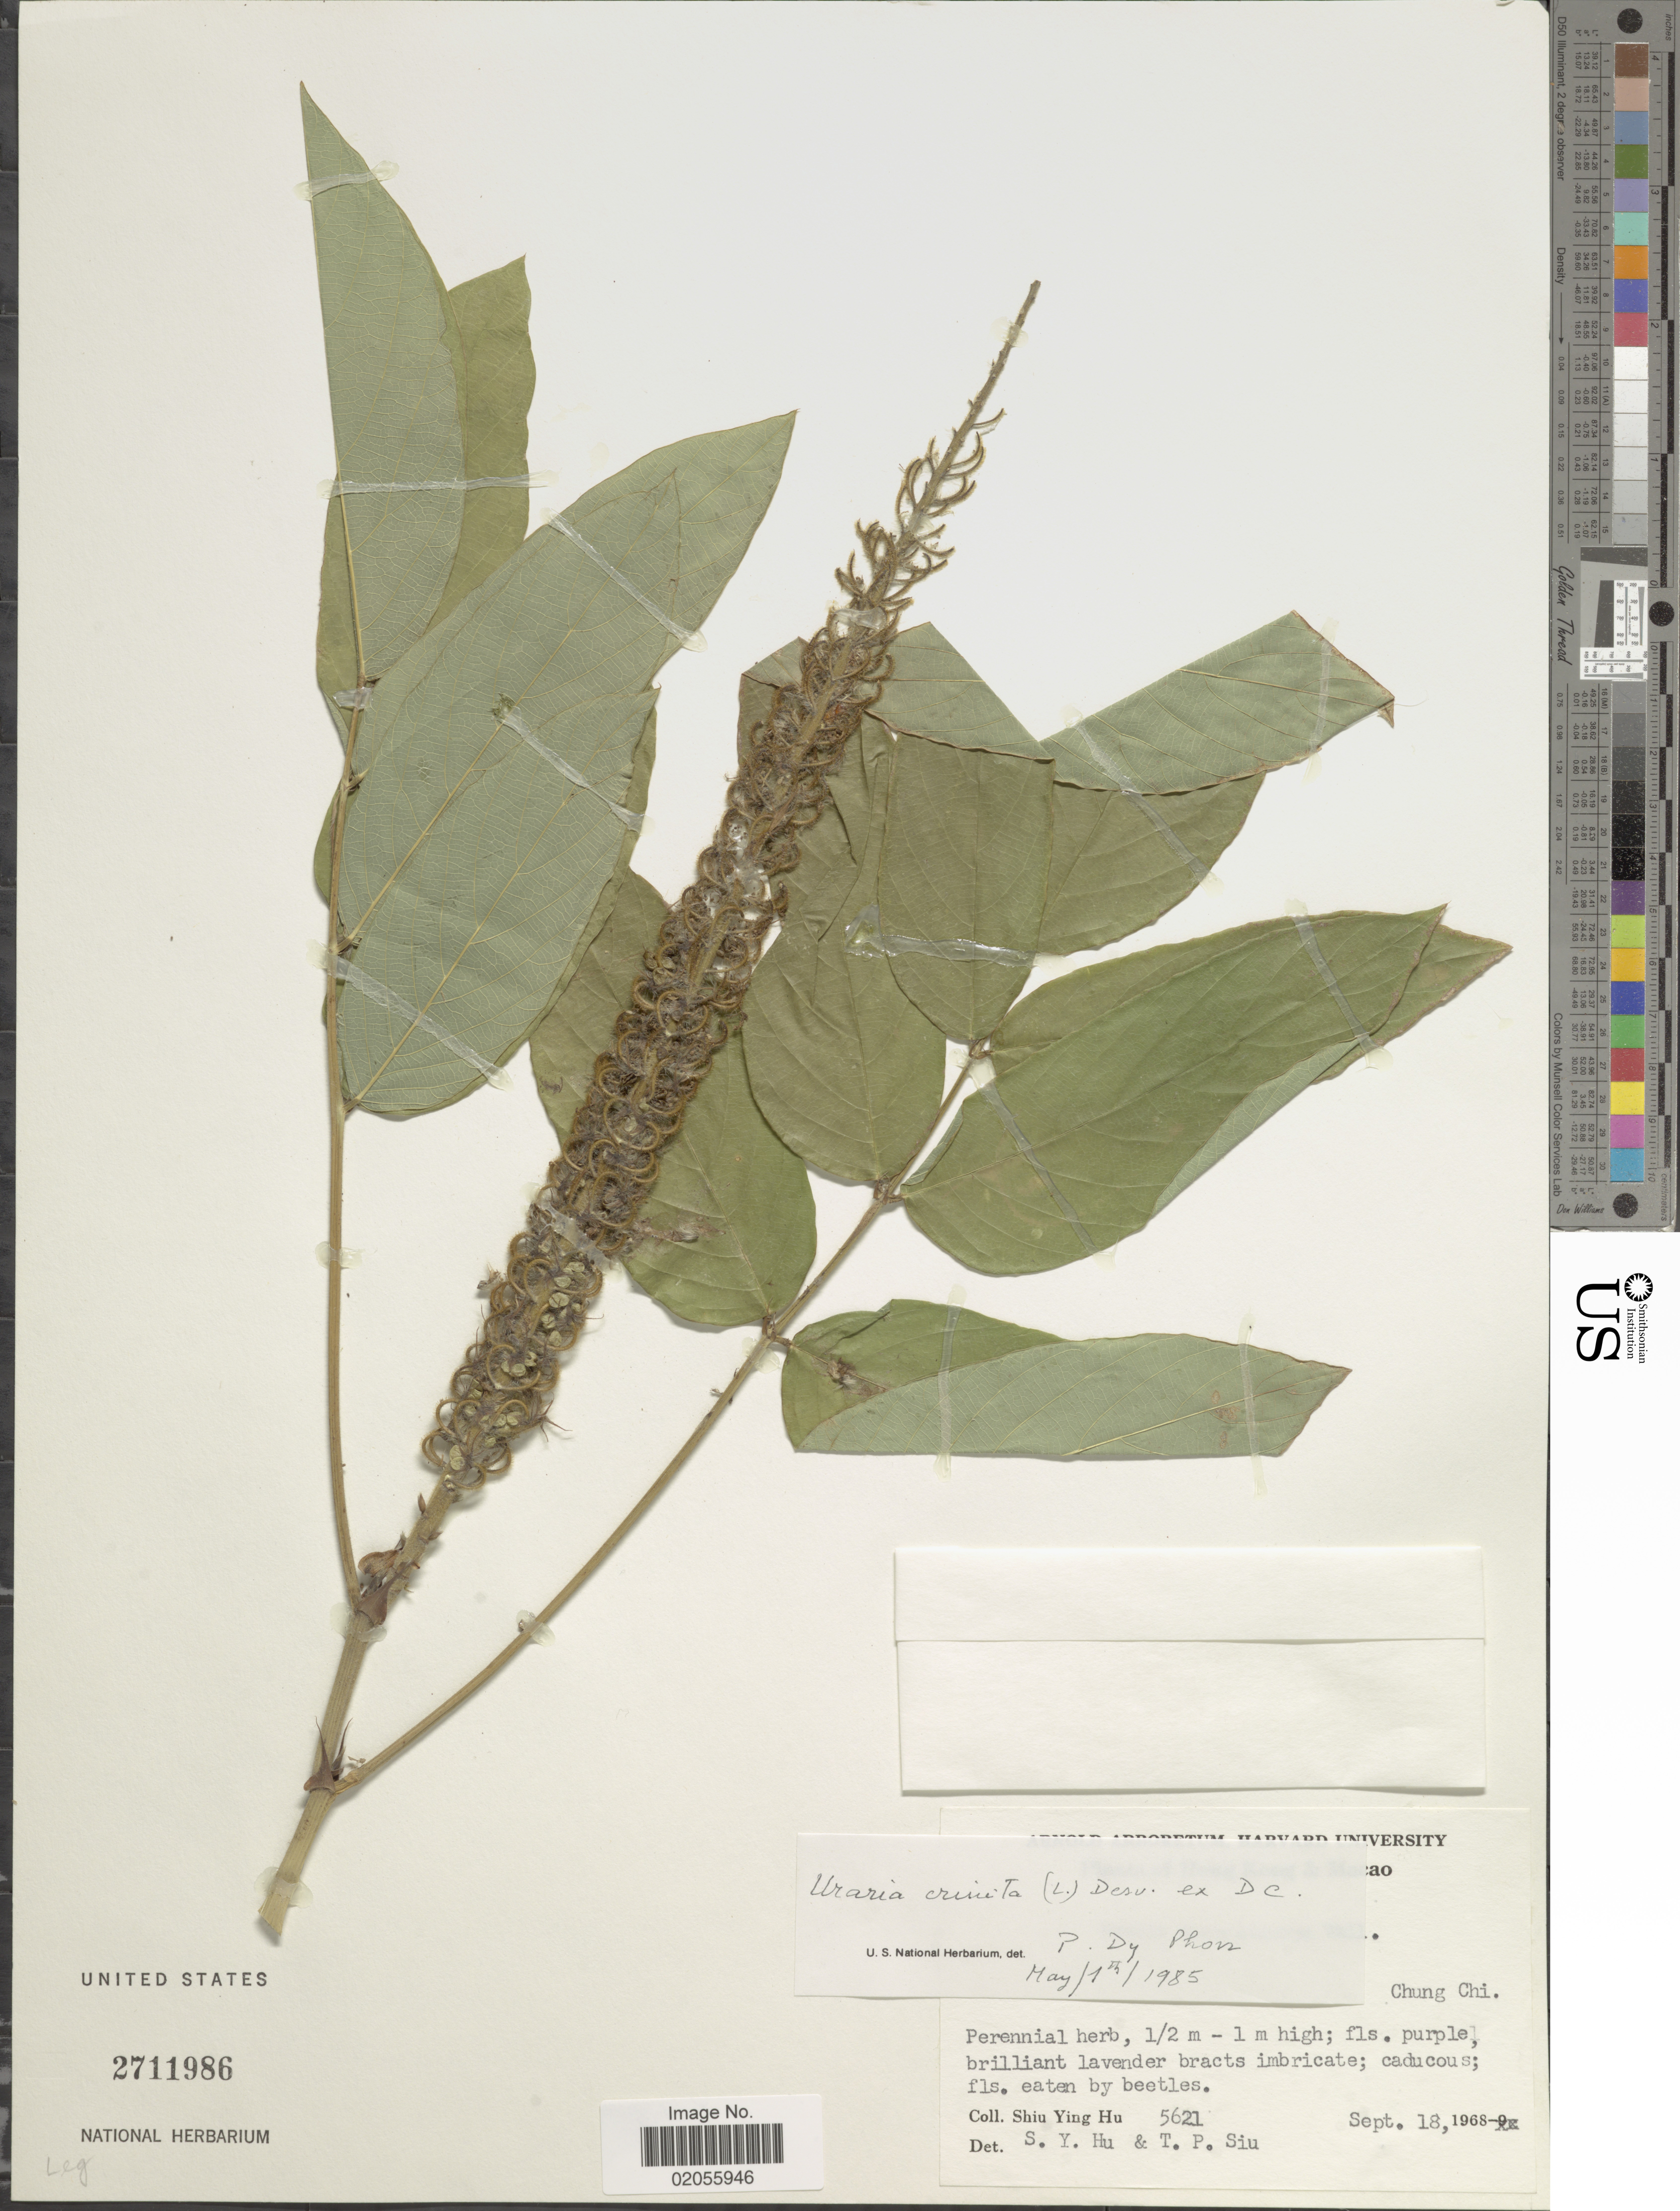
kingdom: Plantae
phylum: Tracheophyta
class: Magnoliopsida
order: Fabales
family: Fabaceae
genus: Uraria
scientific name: Uraria crinita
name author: (L.) Desv.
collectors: S. Y. Hu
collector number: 5621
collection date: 1968-09-18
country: China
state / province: Hong Kong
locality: Chung Chi.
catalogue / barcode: US 2711986